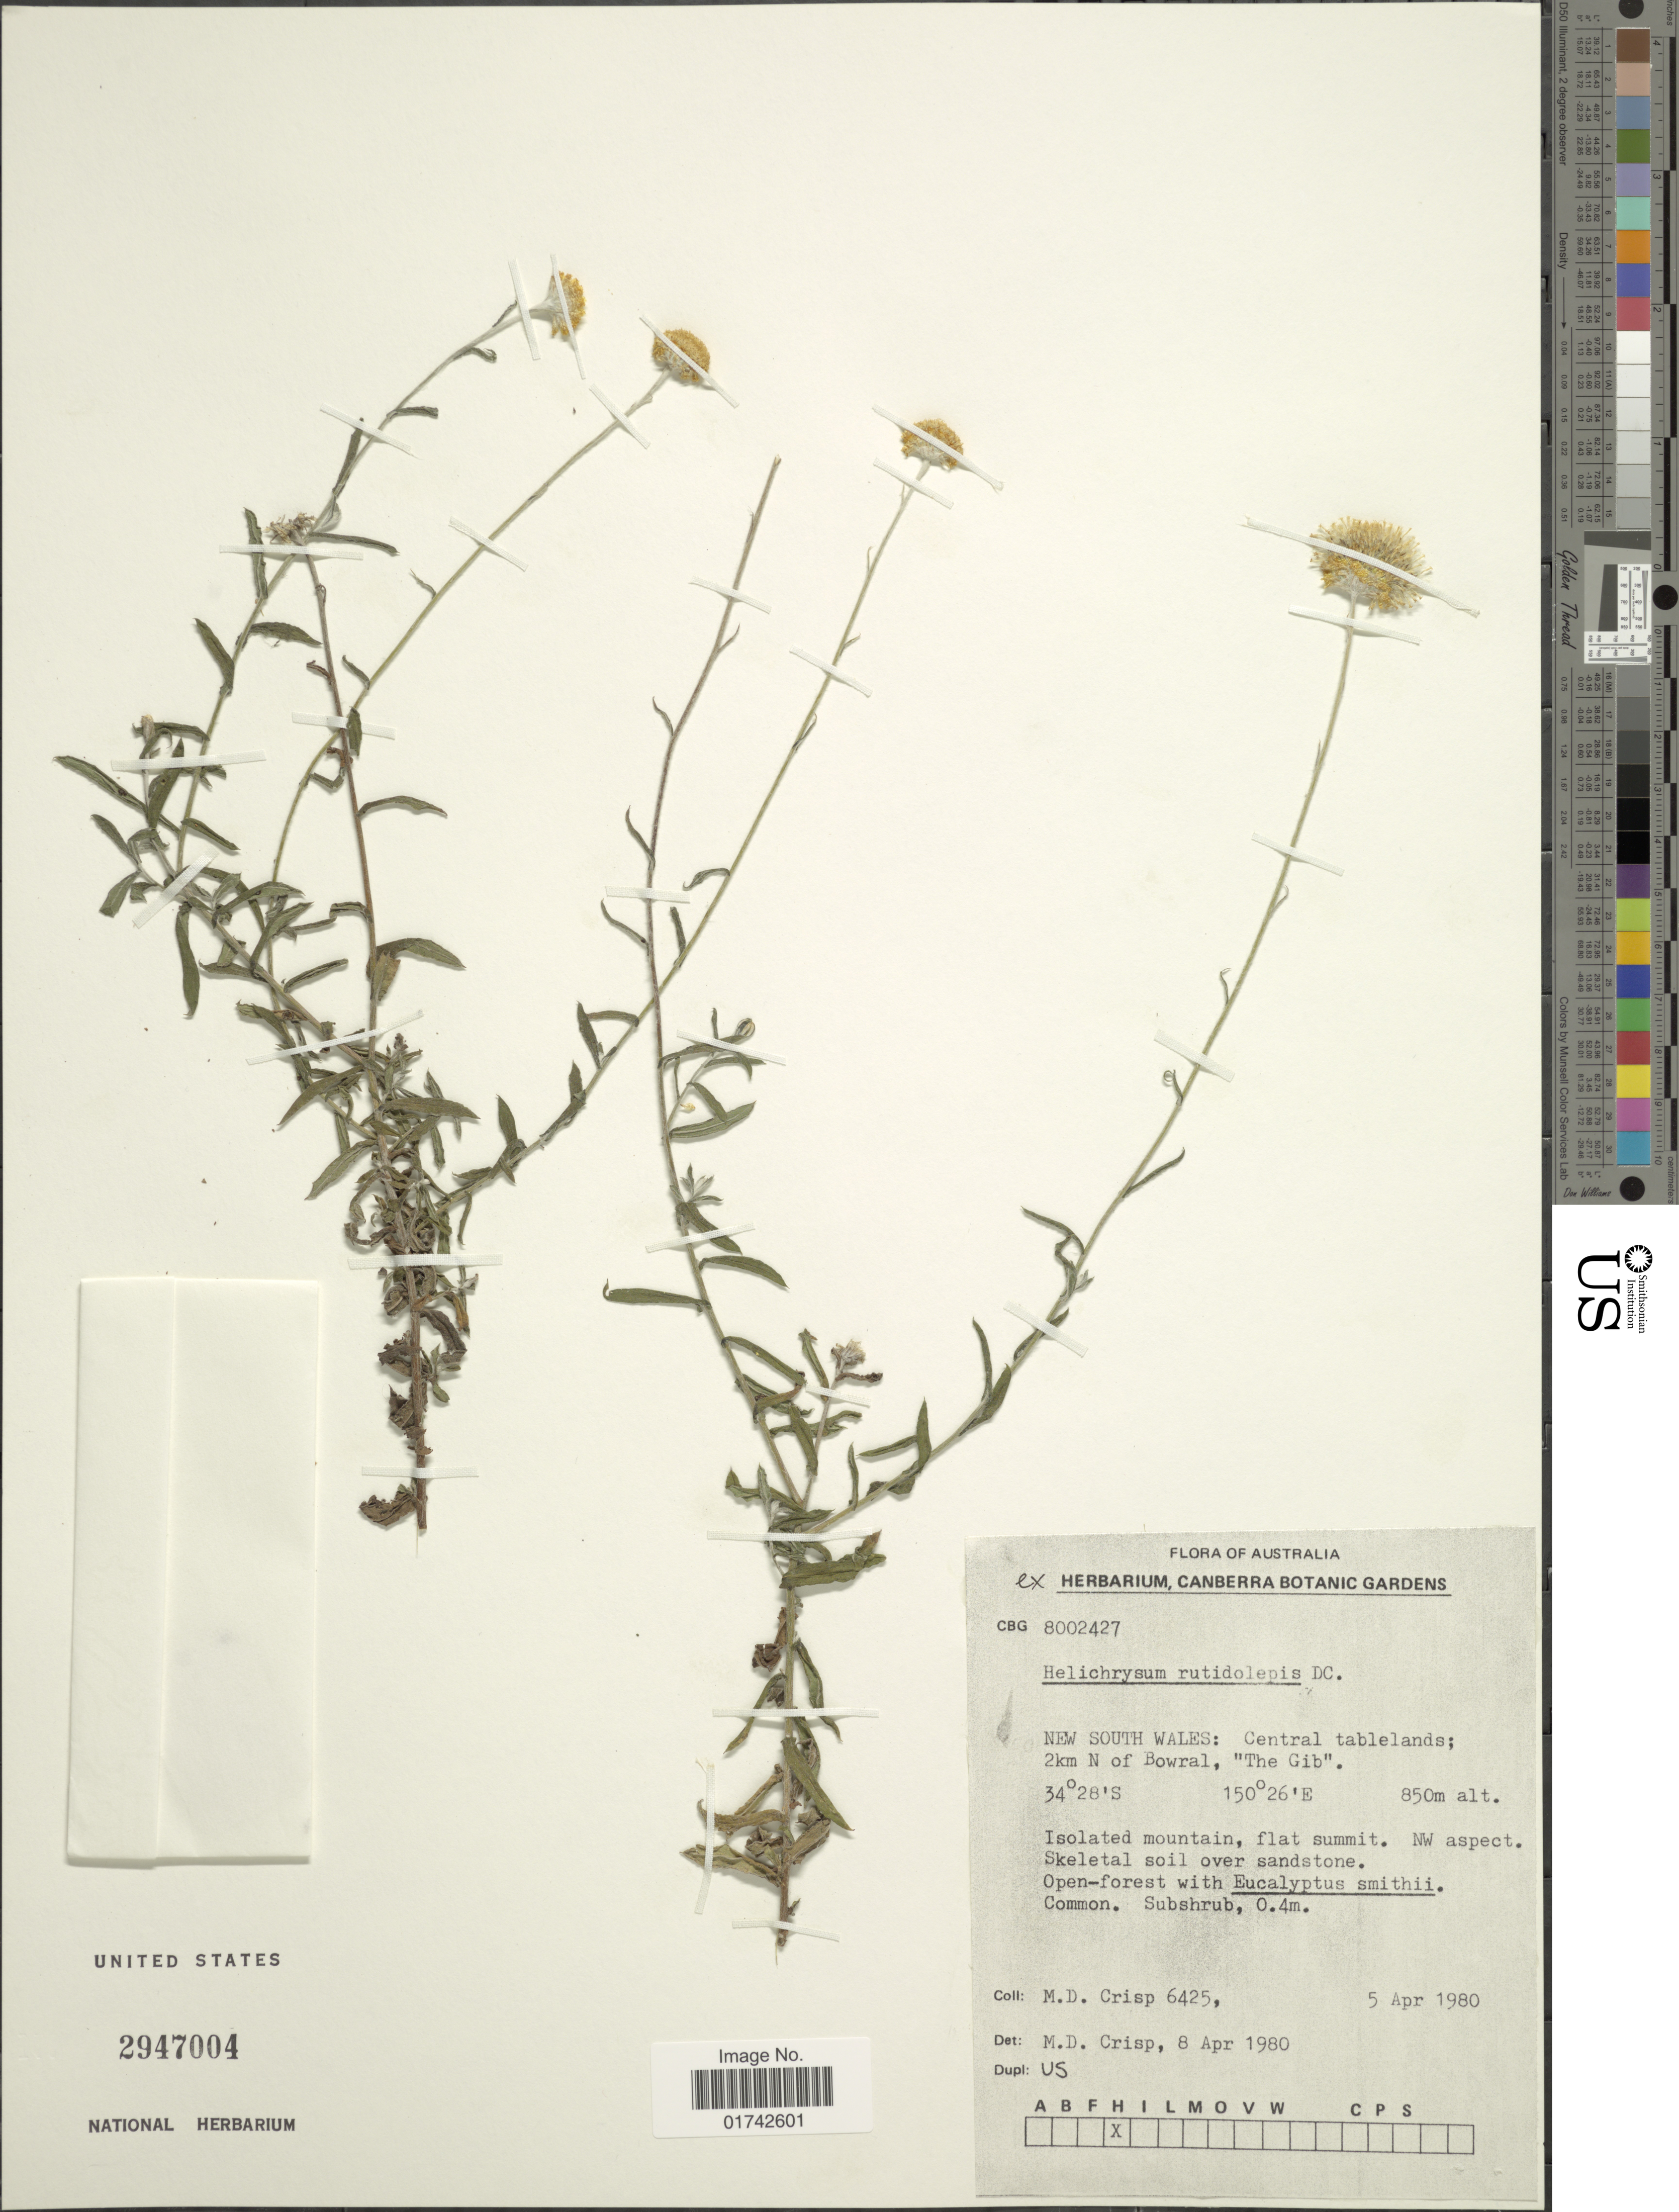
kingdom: Plantae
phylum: Tracheophyta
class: Magnoliopsida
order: Asterales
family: Asteraceae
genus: Helichrysum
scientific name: Helichrysum rutidolepis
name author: DC.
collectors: M. Crisp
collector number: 6425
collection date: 1980-04-05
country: Australia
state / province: New South Wales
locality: Central tablelands; 2km N of Bowral, "The Gib"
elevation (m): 850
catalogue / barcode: US 2947004